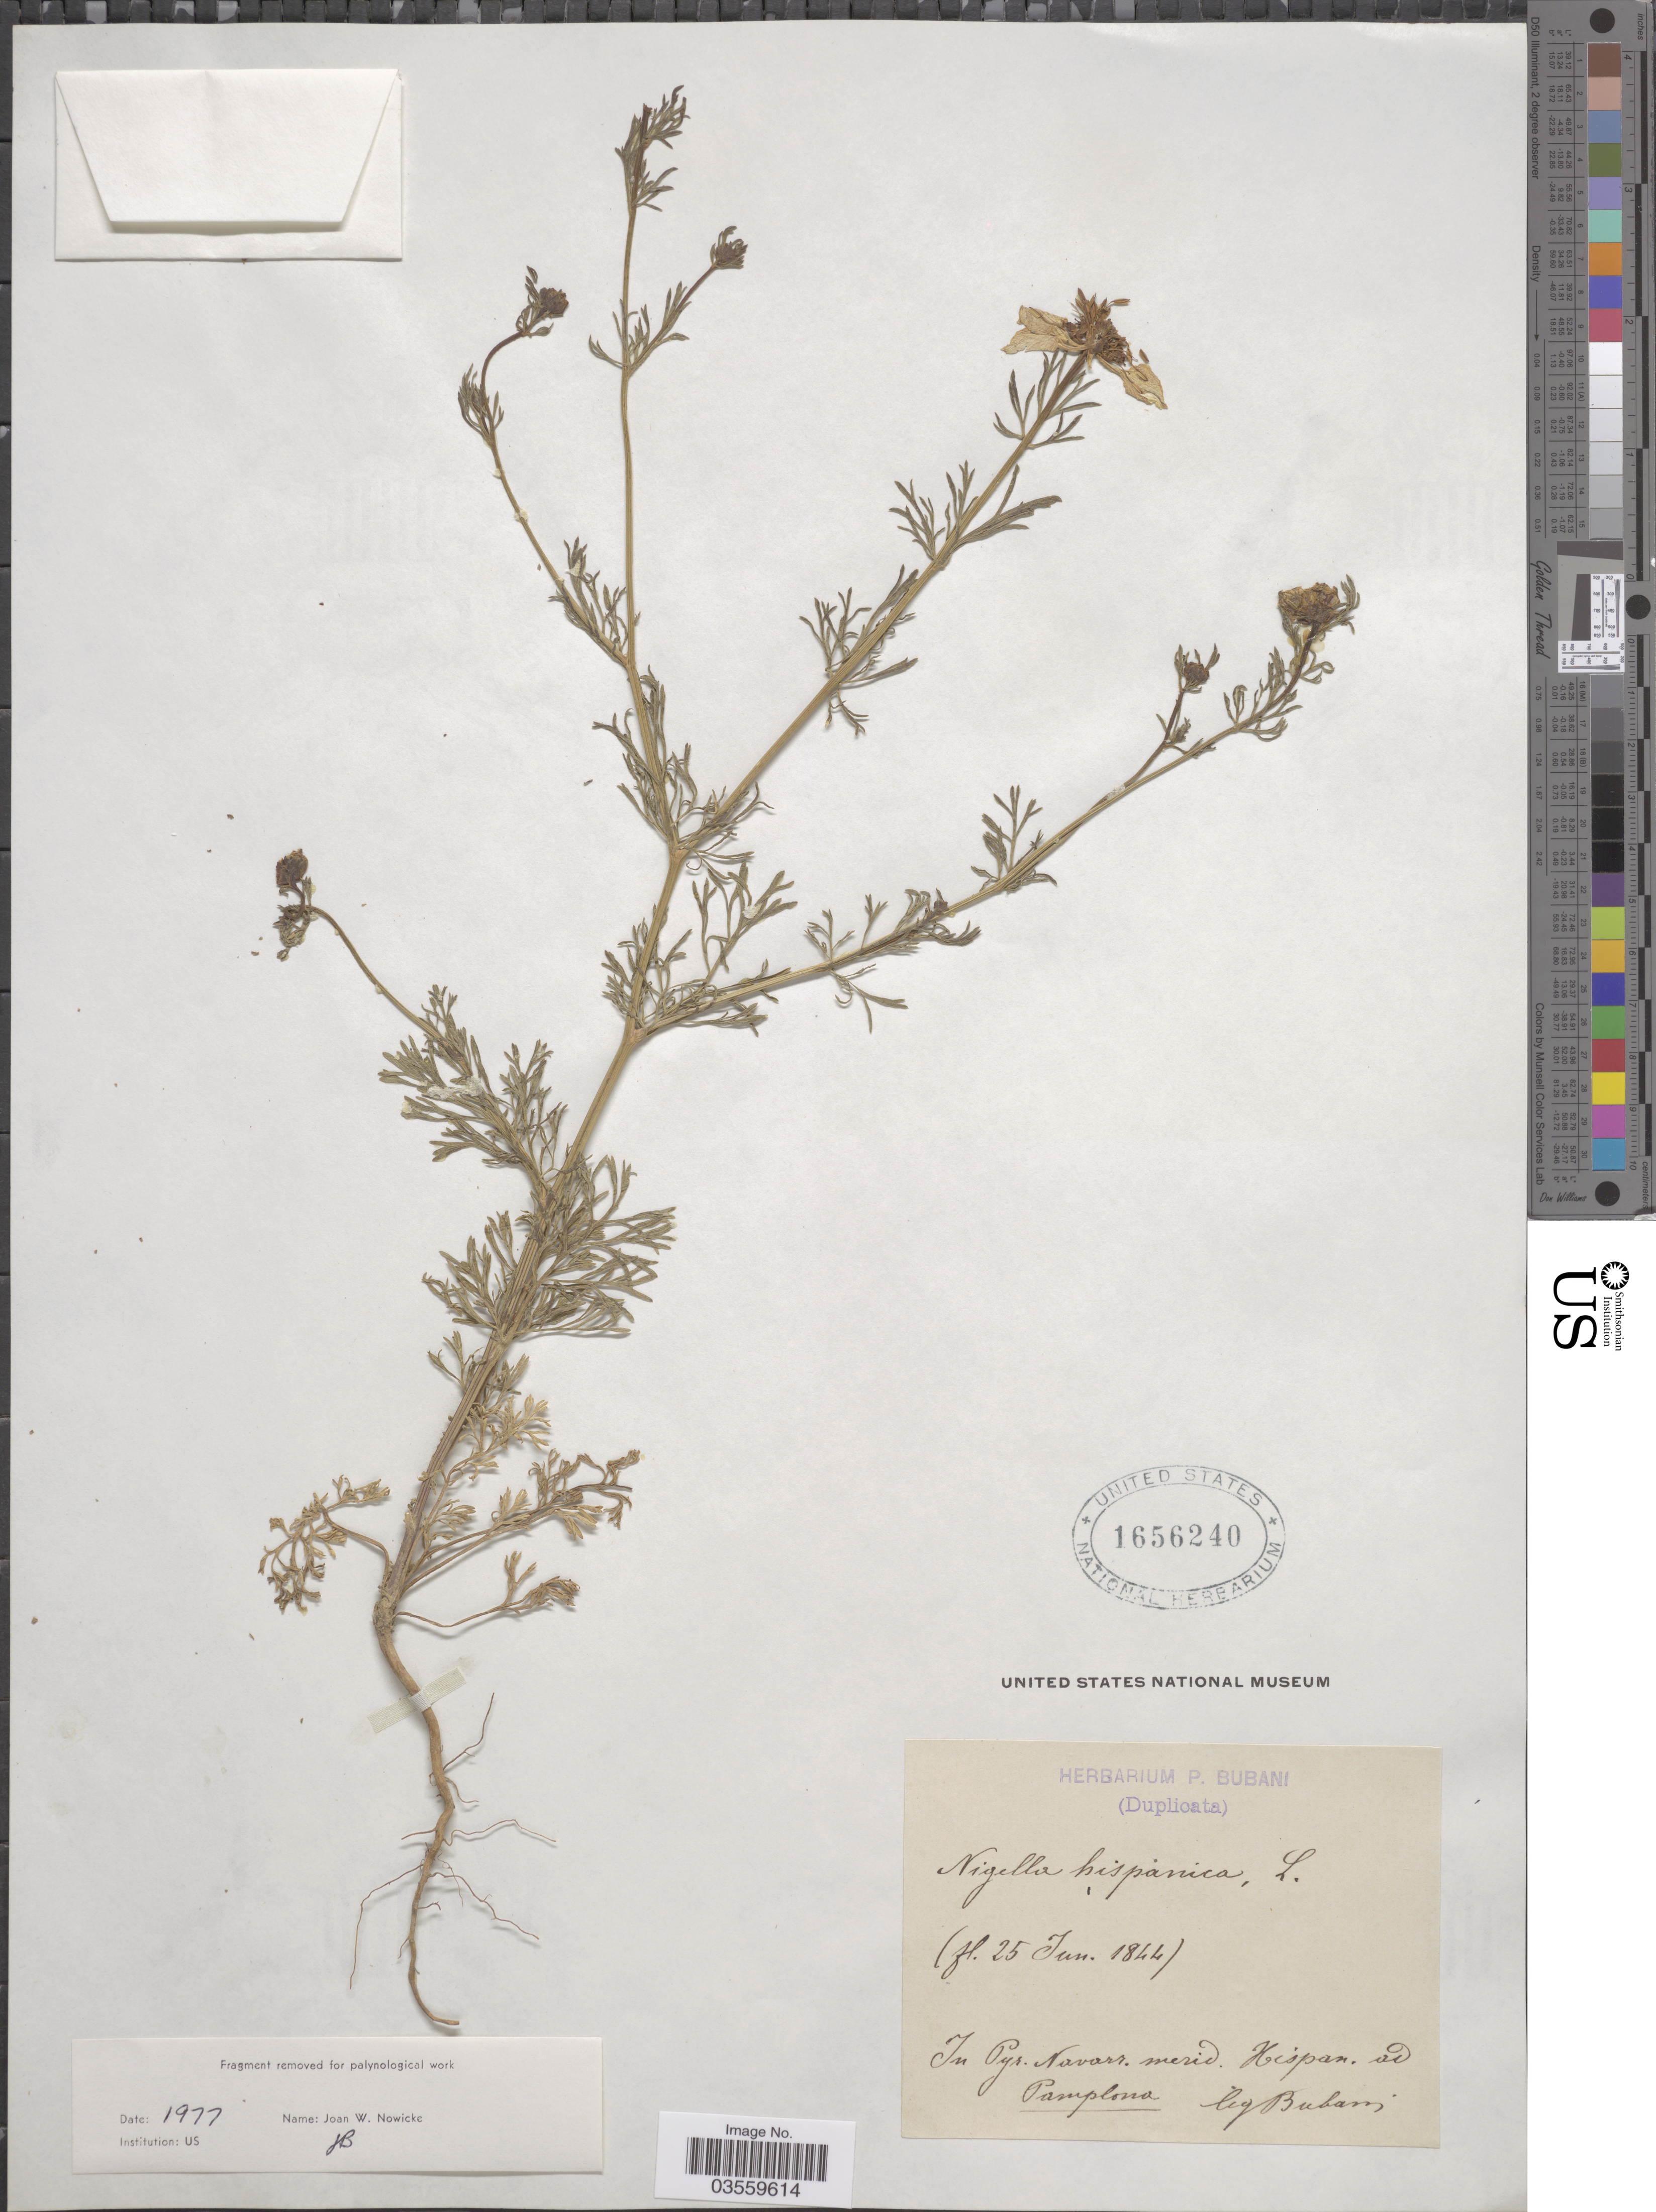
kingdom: Plantae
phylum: Tracheophyta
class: Magnoliopsida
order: Ranunculales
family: Ranunculaceae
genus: Nigella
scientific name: Nigella hispanica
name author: L.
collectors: Bubani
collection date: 1844-06-25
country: Spain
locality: In Pyr. Navarr merid. Hispan. ad Pamplona.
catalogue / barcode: US 1656240